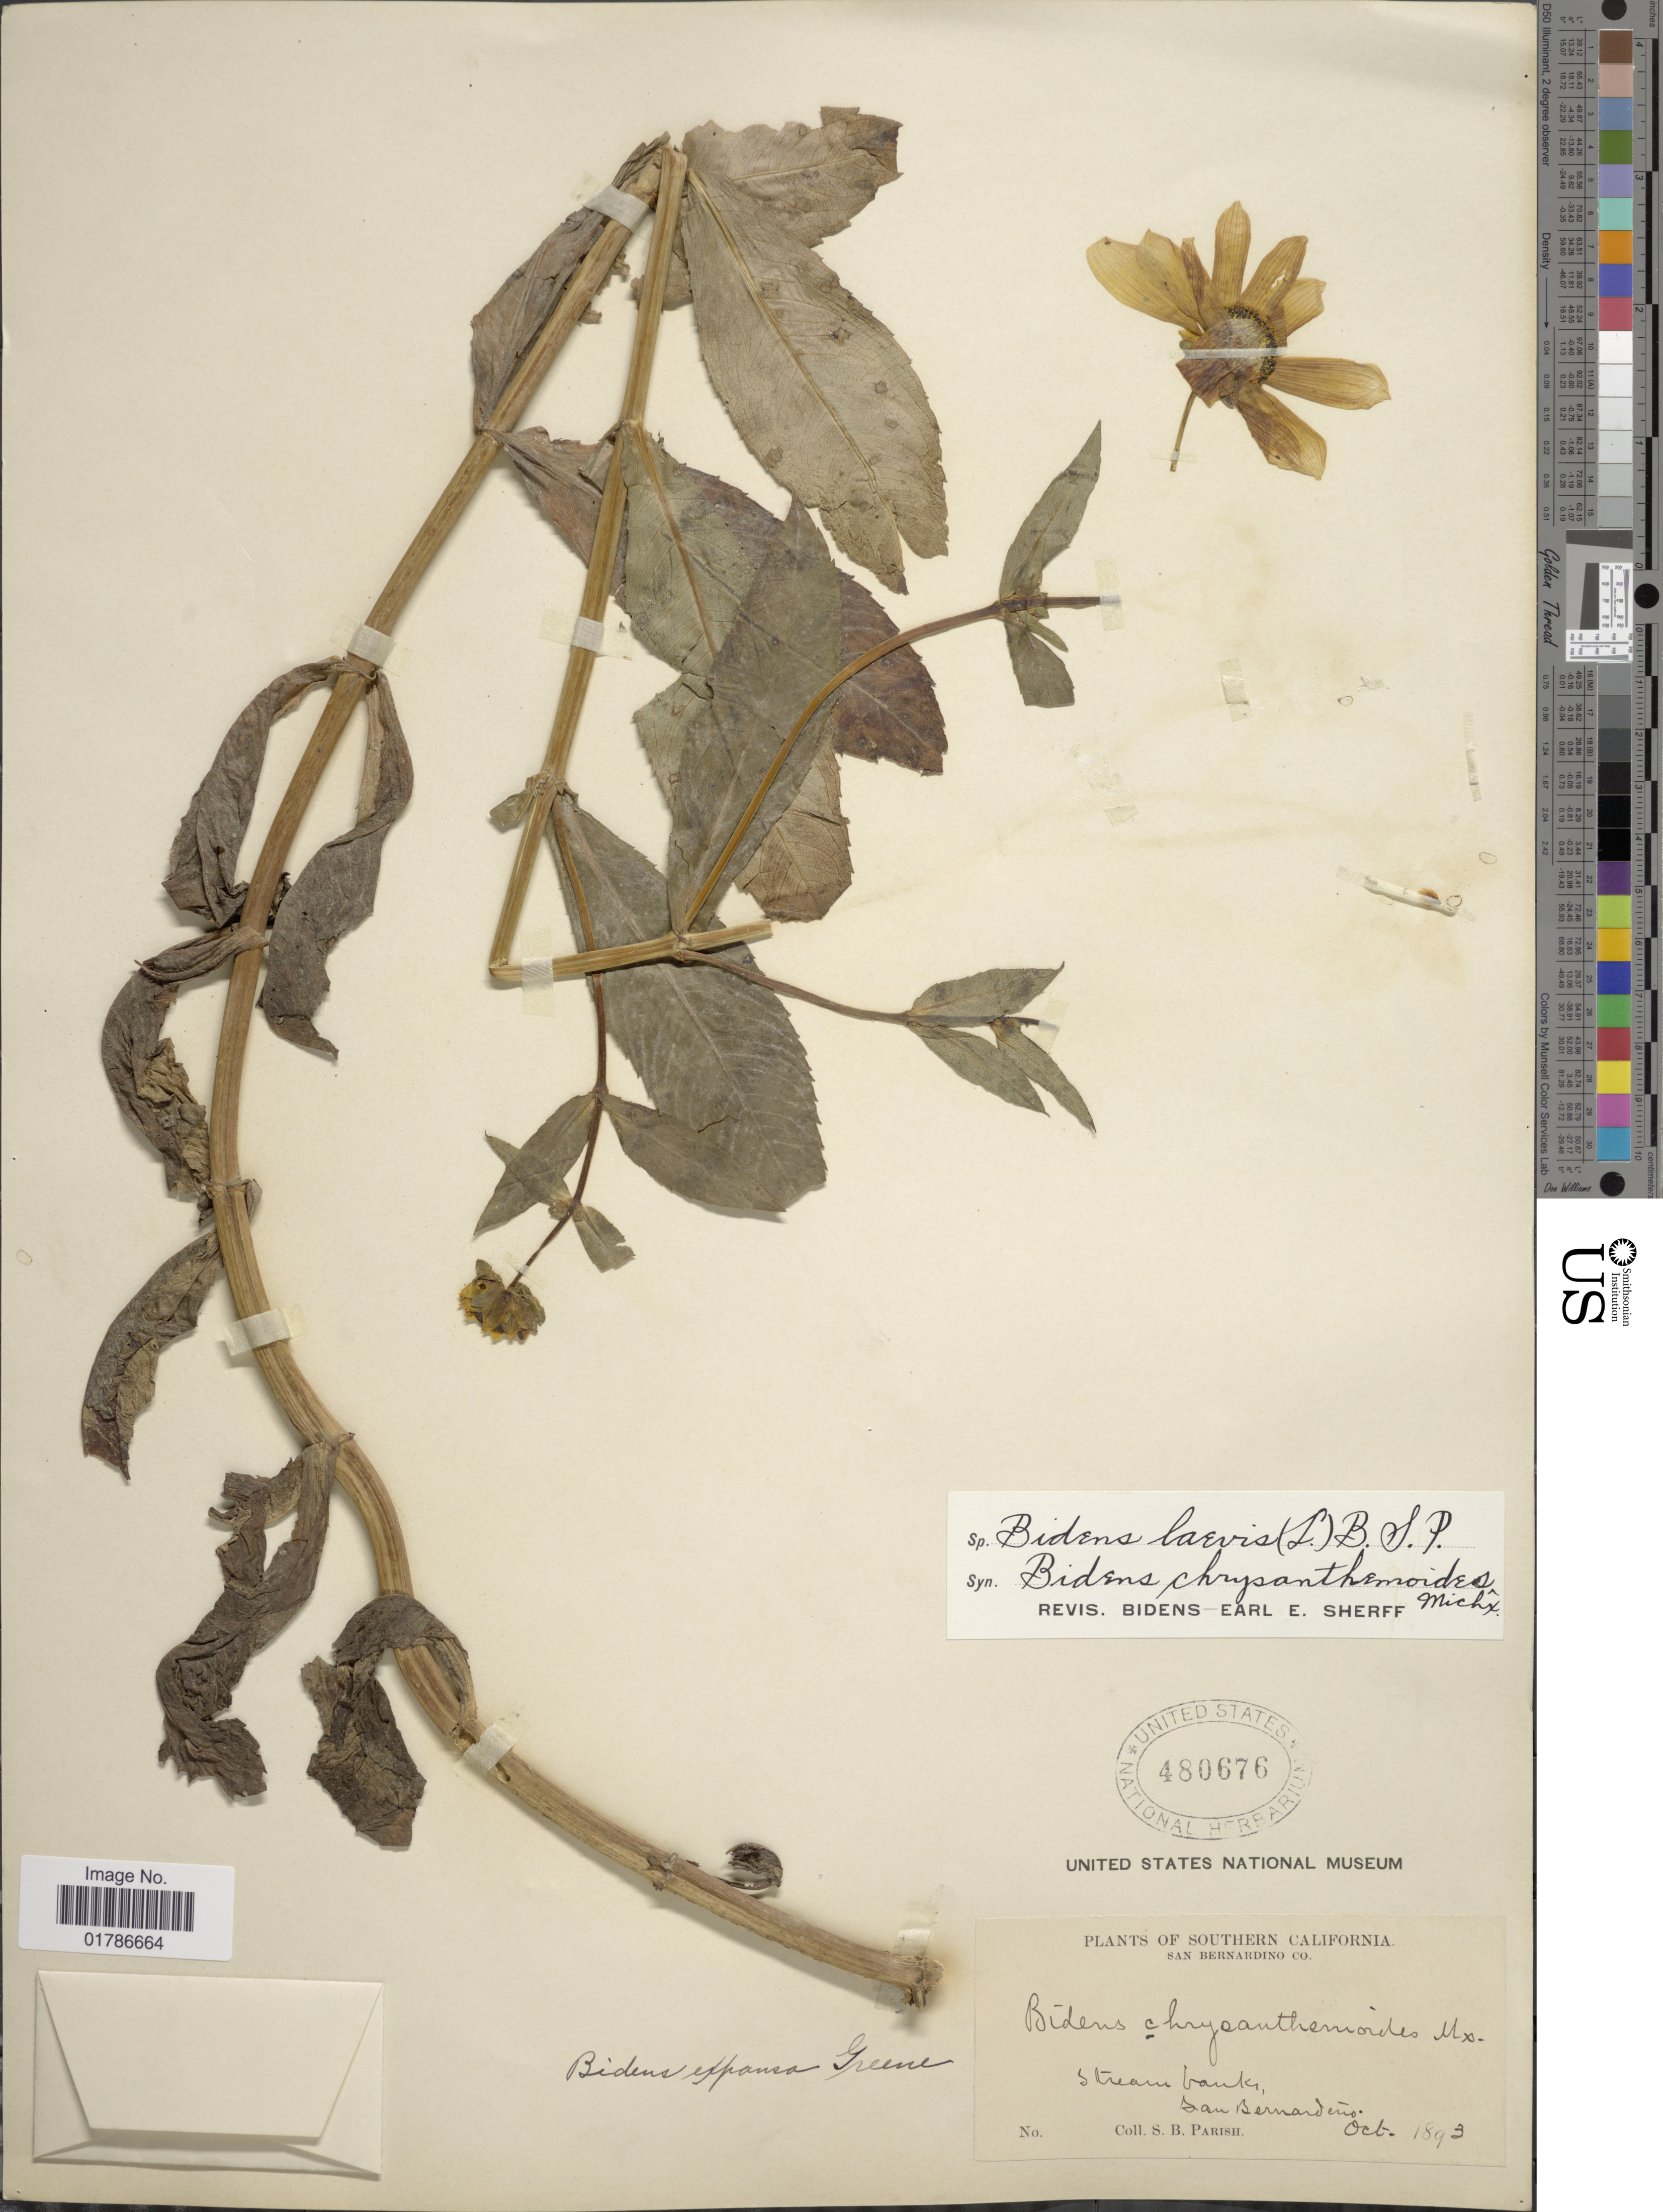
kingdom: Plantae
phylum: Tracheophyta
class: Magnoliopsida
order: Asterales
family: Asteraceae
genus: Bidens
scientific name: Bidens laevis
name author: (L.) Britton, Stearns & Poggenb.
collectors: S. B. Parish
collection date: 1893-10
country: United States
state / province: California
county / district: San Bernardino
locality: Southern California, San Bernardino Co.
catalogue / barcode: US 480676